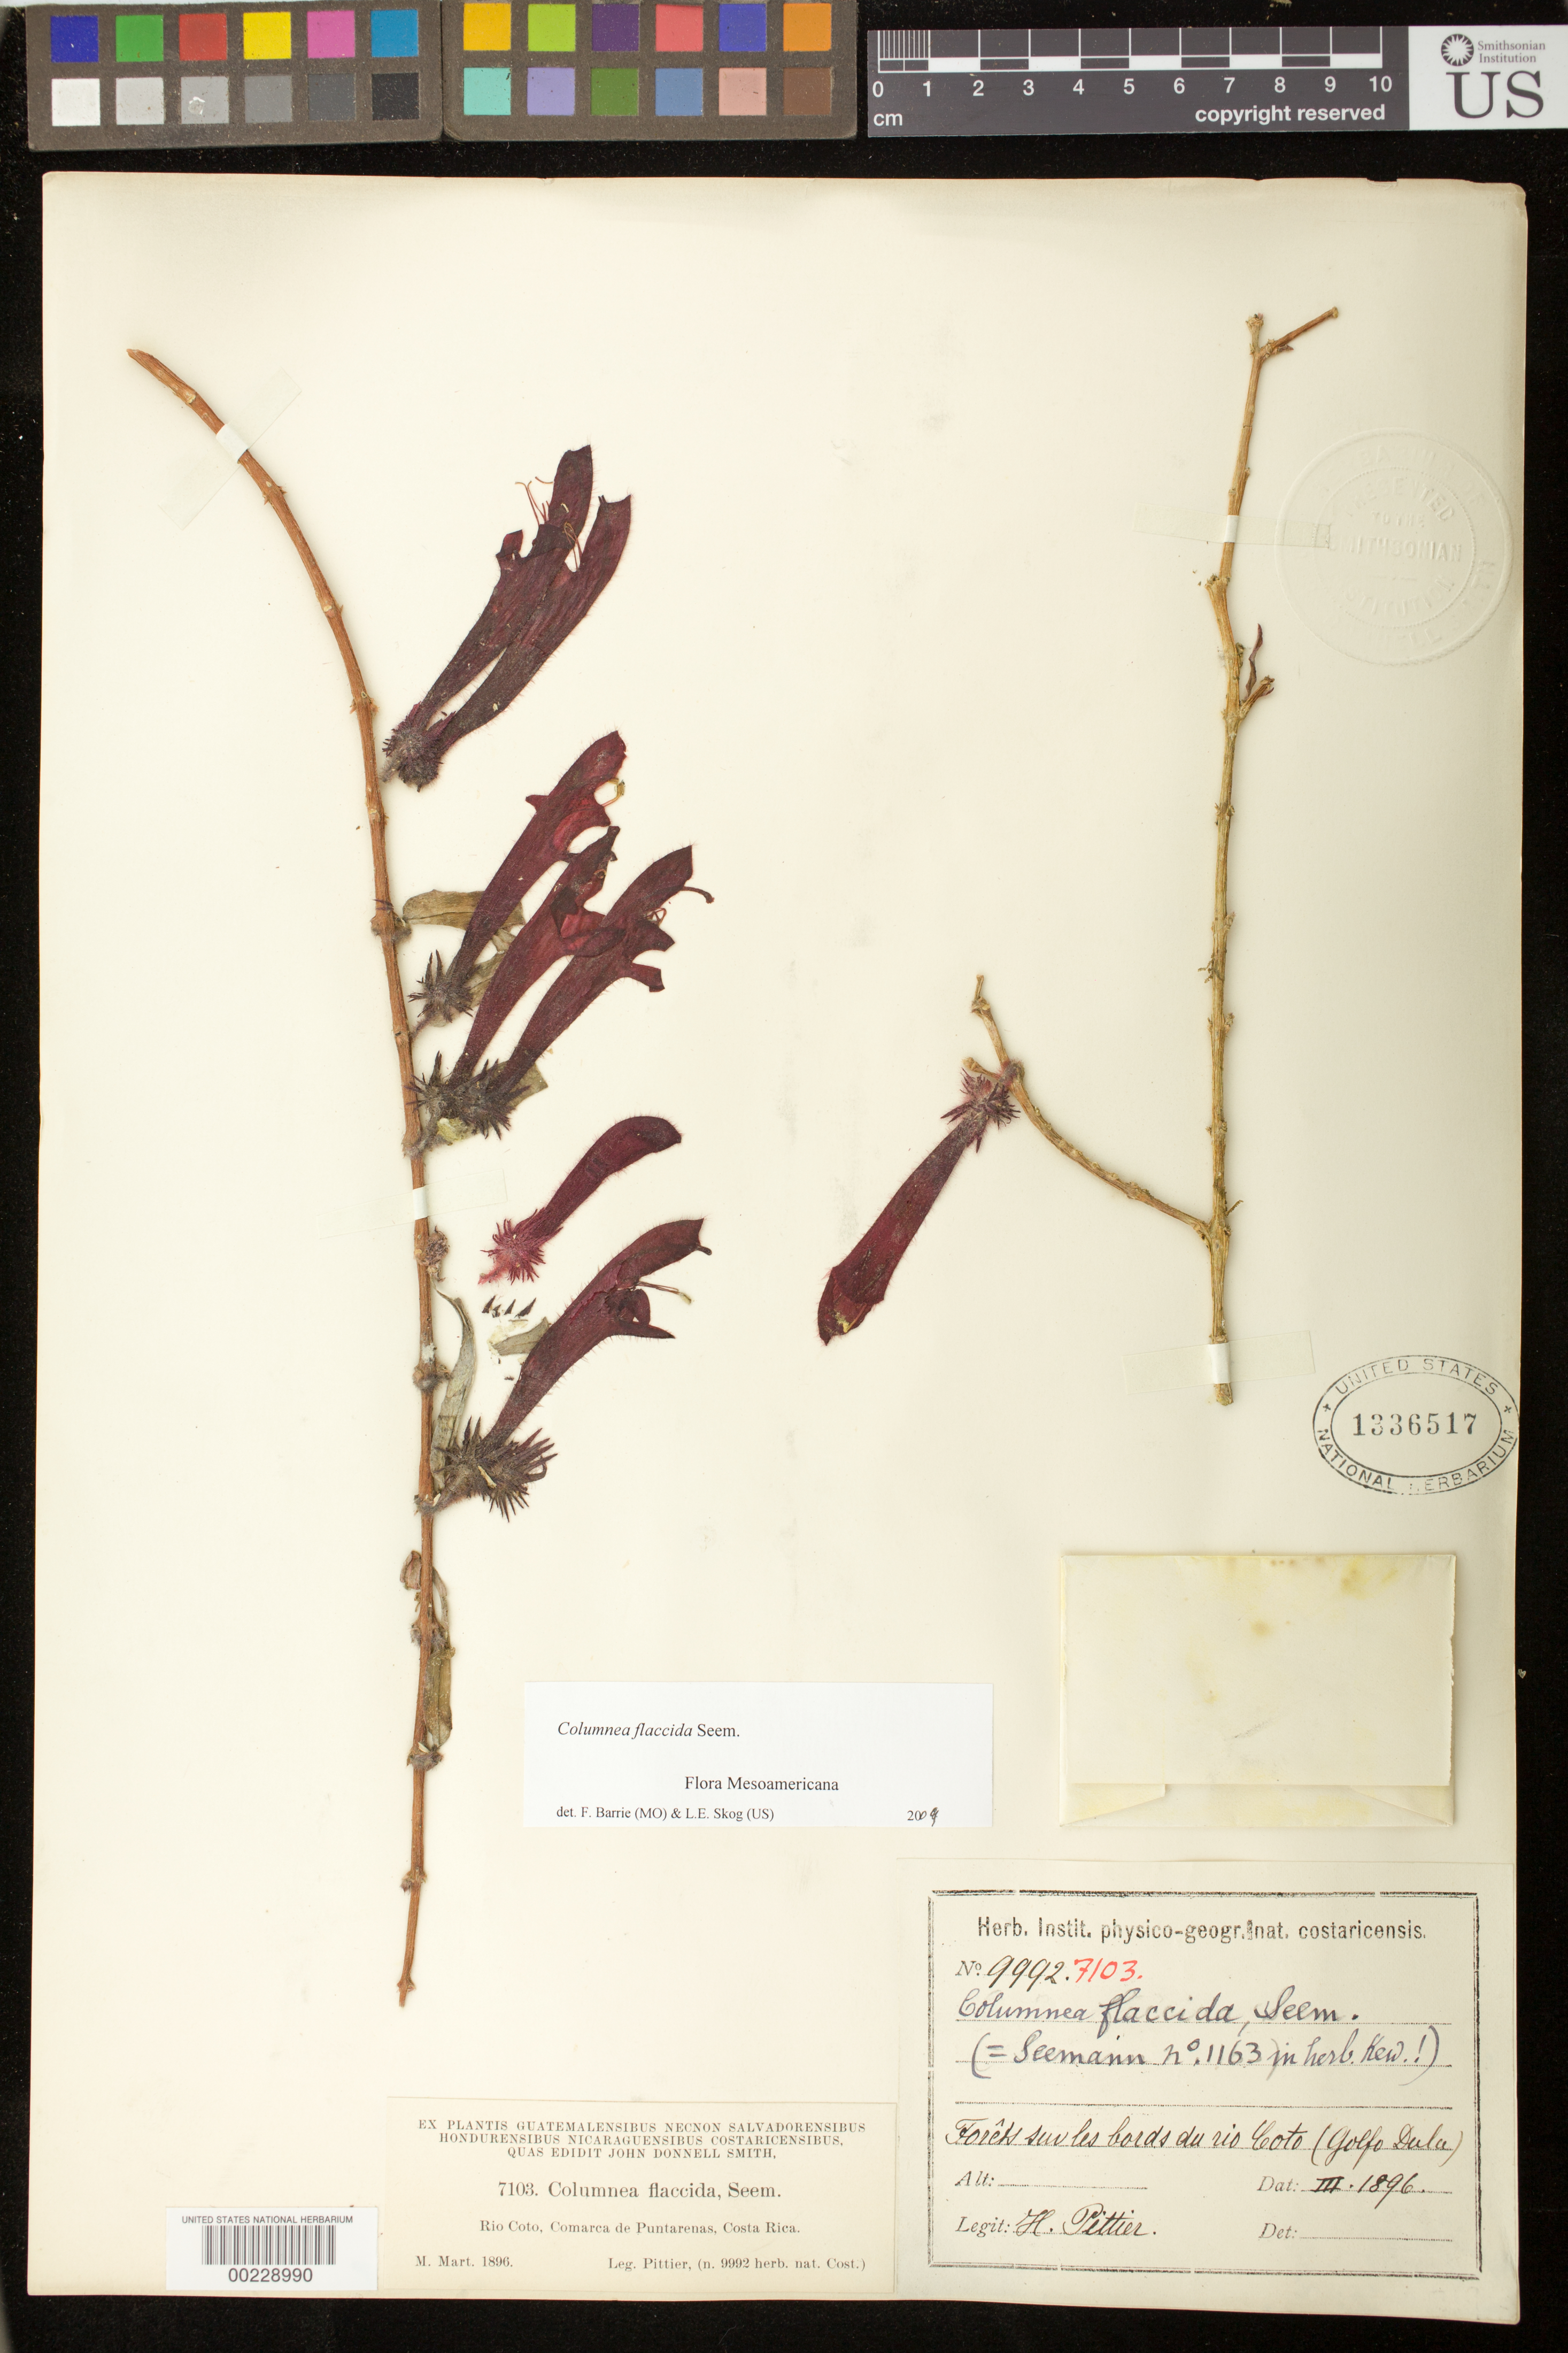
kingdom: Plantae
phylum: Tracheophyta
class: Magnoliopsida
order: Lamiales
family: Gesneriaceae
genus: Columnea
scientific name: Columnea flaccida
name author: Seem.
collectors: H. F. Pittier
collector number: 9992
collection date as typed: Mar 1896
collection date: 1896-03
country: Costa Rica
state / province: Puntarenas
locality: Rio Coto, S of banks of Rio Coto (Golfo Dulce)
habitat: Forests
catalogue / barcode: US 1336517